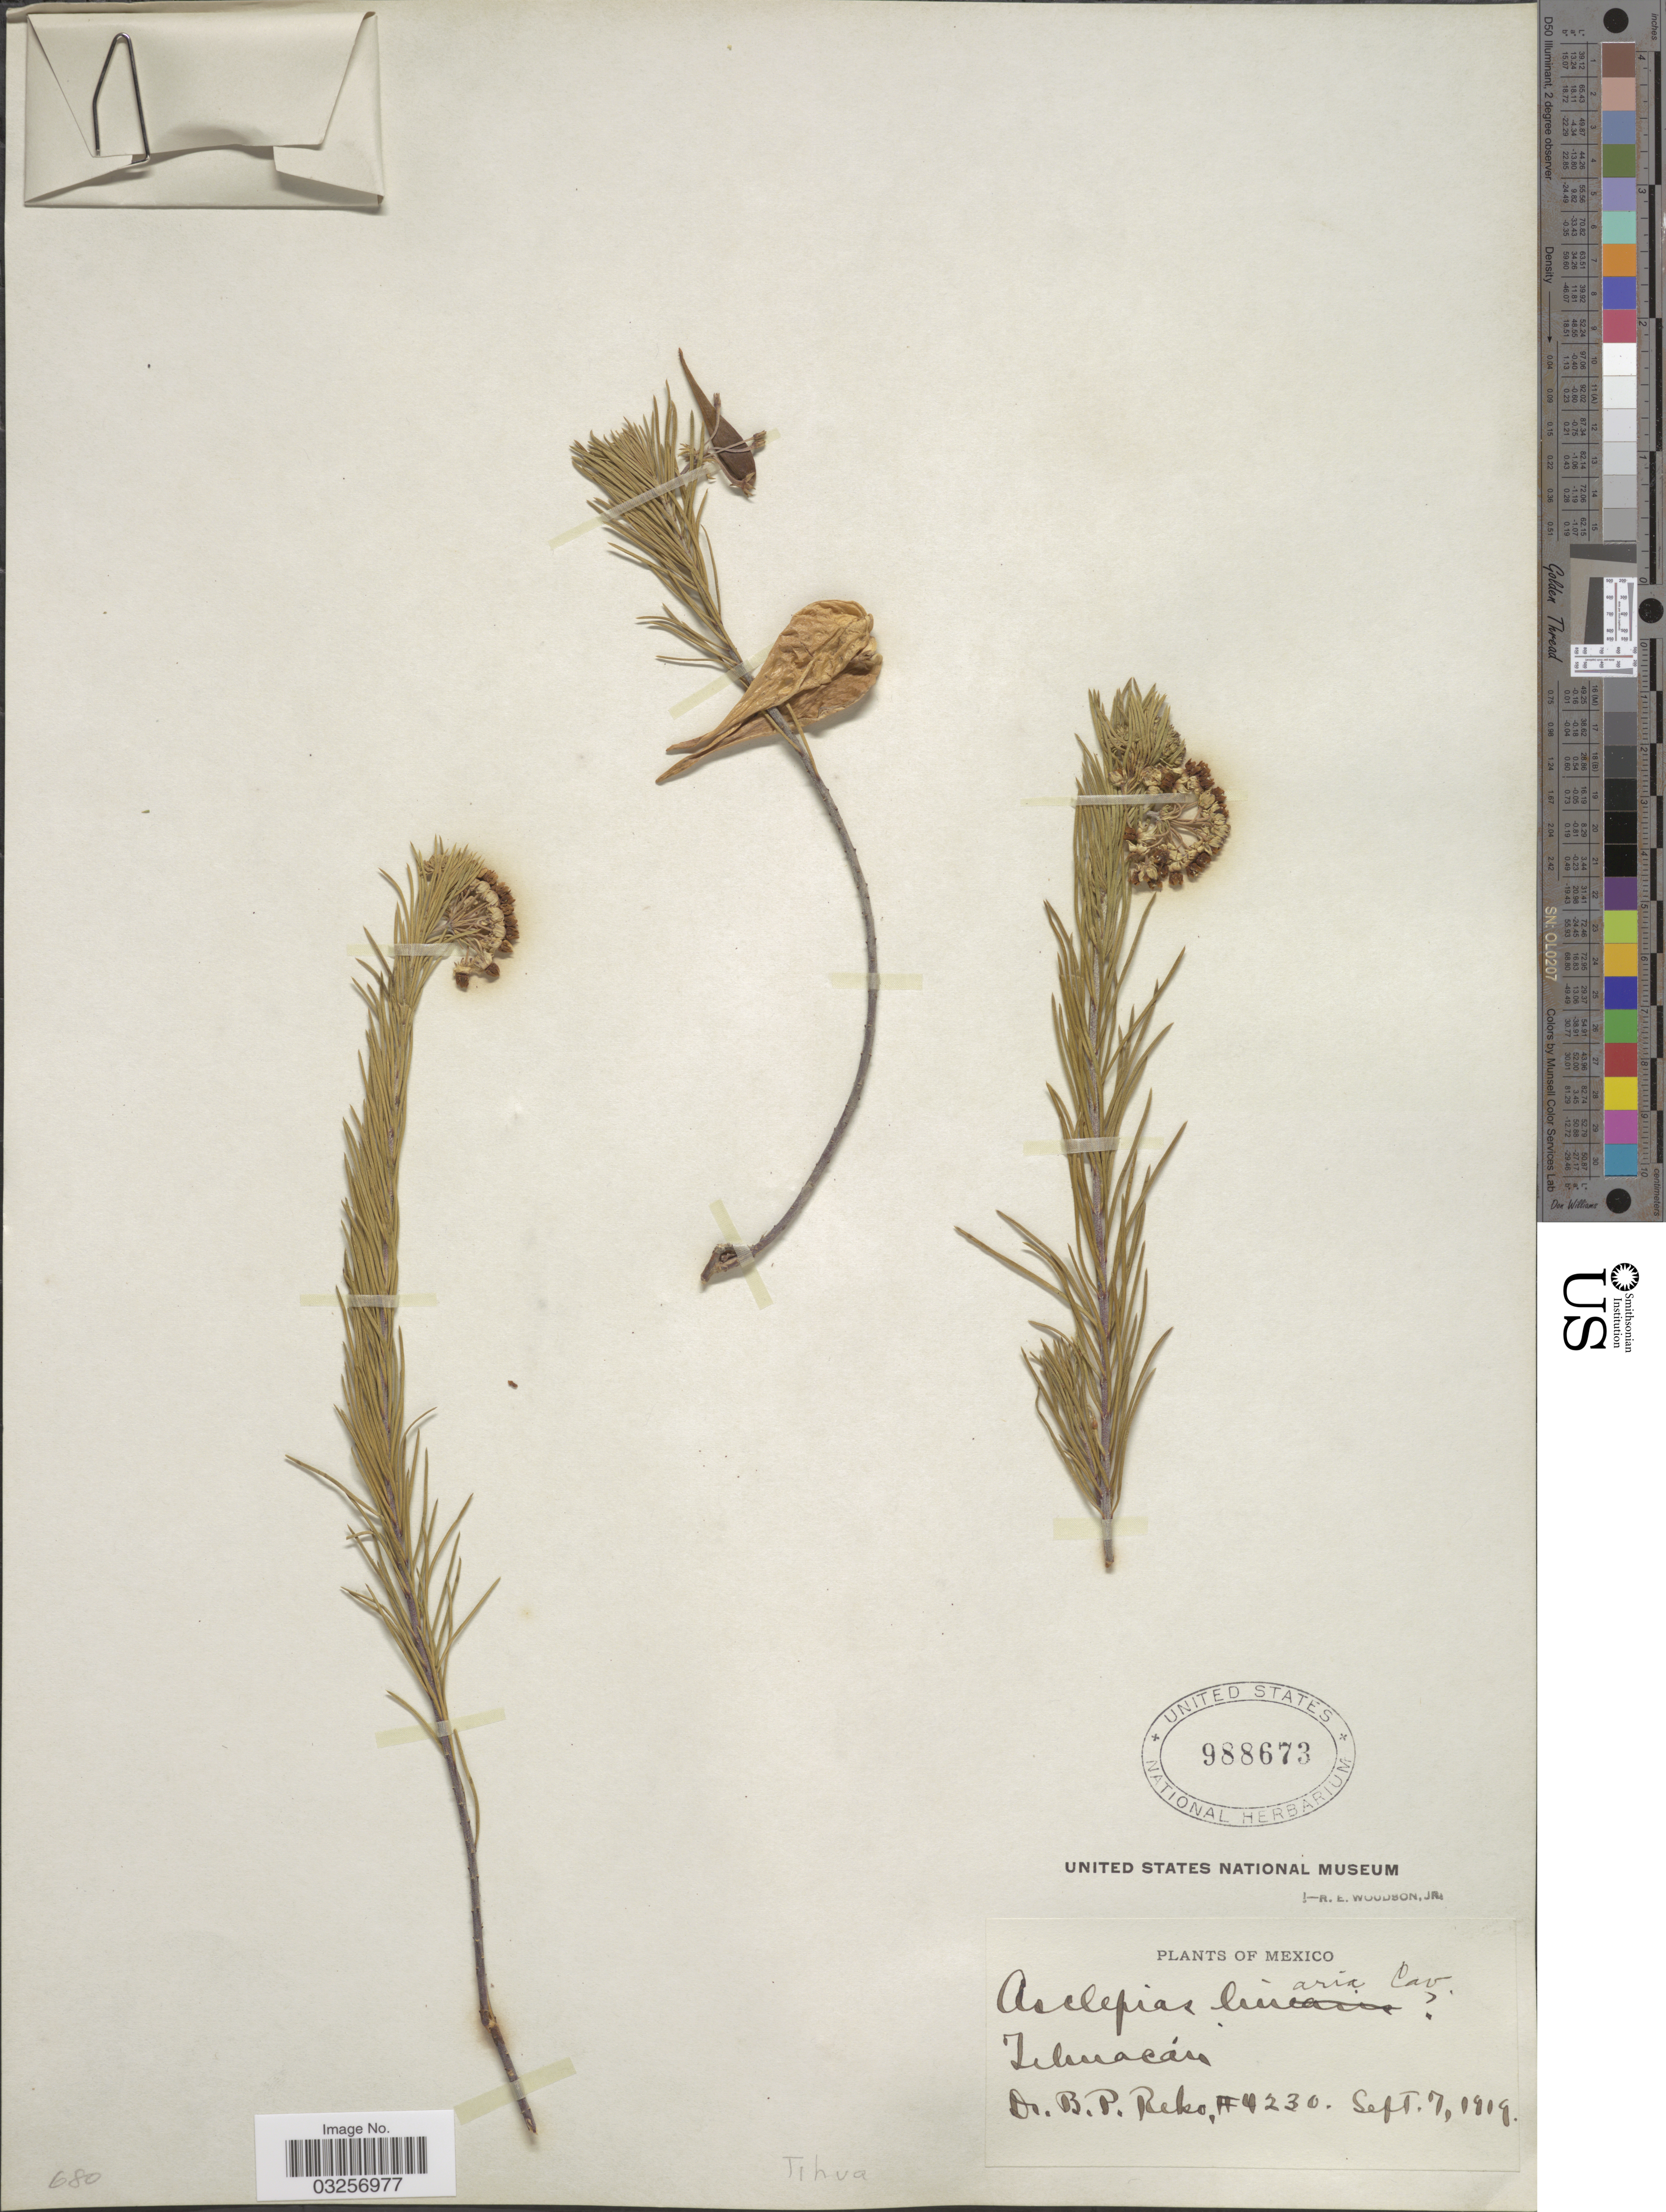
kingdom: Plantae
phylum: Tracheophyta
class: Magnoliopsida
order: Gentianales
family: Apocynaceae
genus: Asclepias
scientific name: Asclepias linaria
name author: Cav.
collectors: B. P. Reko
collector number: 4230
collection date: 1919-09-07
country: Mexico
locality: Tehuacán. Tihva. [unsure placement]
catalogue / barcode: US 988673